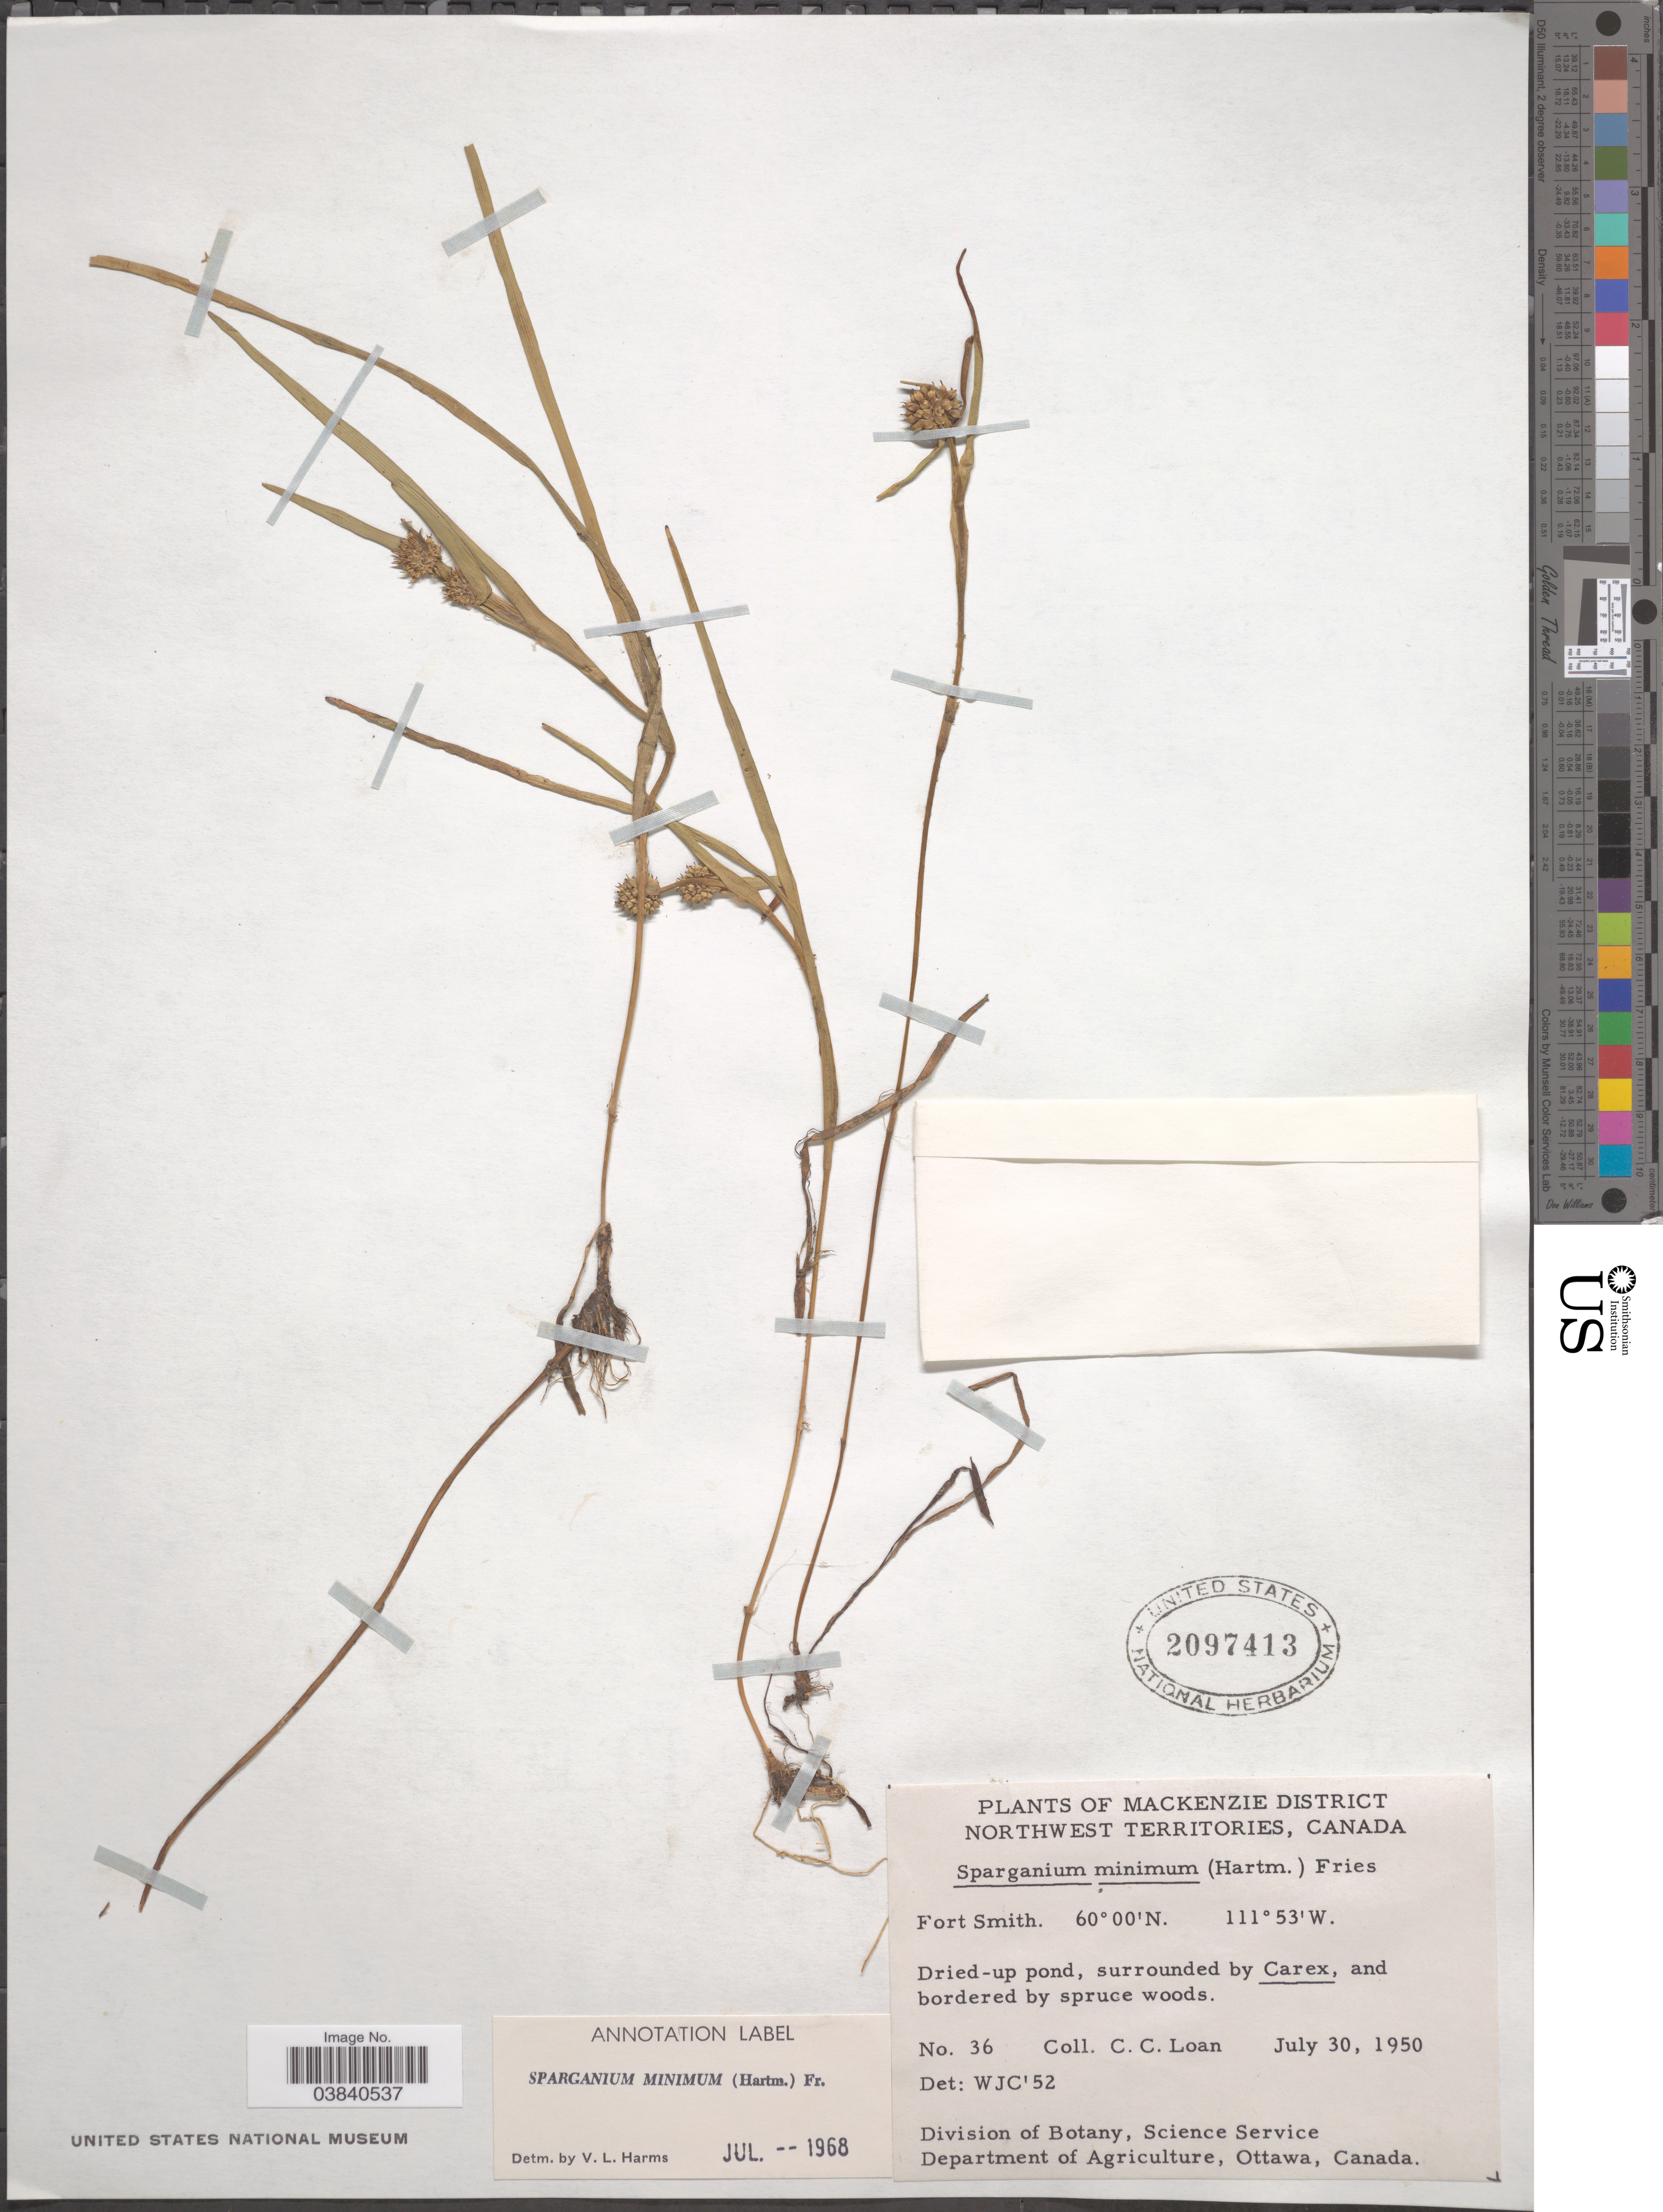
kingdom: Plantae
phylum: Tracheophyta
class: Liliopsida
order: Poales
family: Typhaceae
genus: Sparganium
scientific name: Sparganium minimum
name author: Wallr.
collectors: C. Loan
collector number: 36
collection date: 1950-07-30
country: Canada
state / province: Northwest Territories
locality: Mackenzie District. Fort Smith.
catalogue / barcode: US 2097413